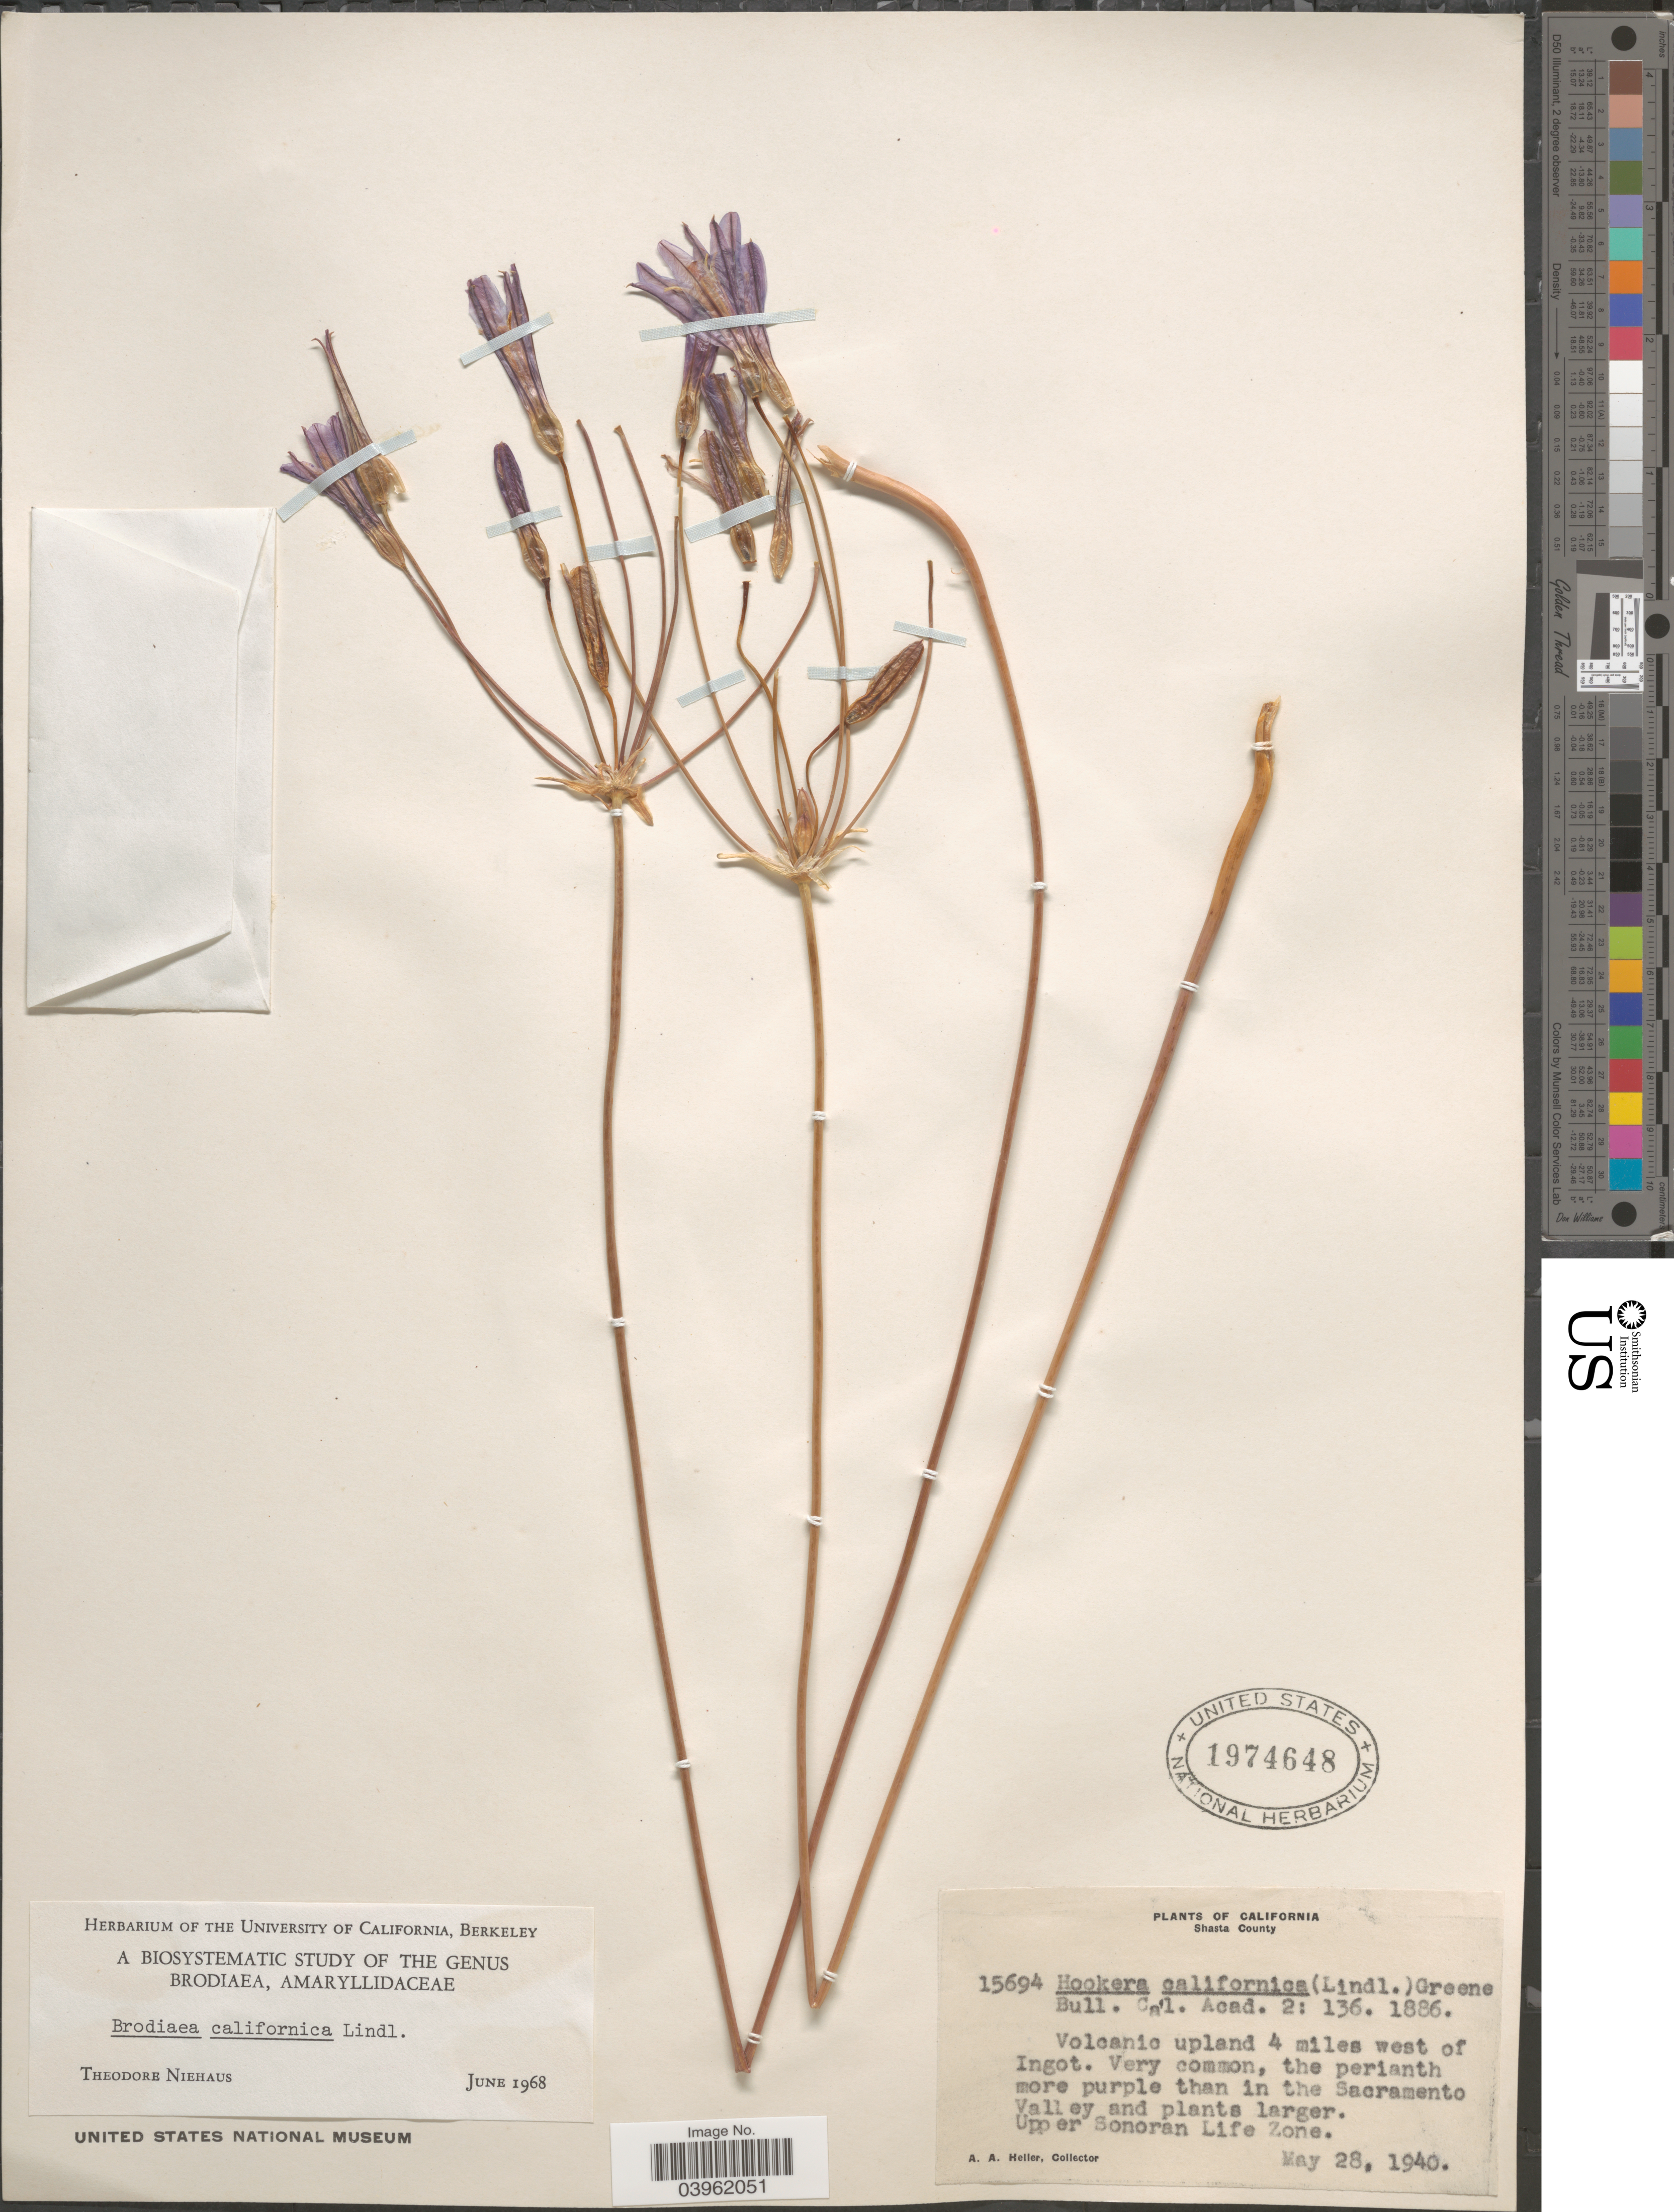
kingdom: Plantae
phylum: Tracheophyta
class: Liliopsida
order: Asparagales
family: Asparagaceae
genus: Brodiaea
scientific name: Brodiaea californica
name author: Lindl. ex Lem.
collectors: A. A. Heller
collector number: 15694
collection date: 1940-05-28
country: United States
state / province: California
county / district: Shasta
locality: Shasta County. Volcanic upland 4 miles west of Ingot. In the Sacramento Valley. Upper Sonoran Life Zone.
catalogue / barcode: US 1974648